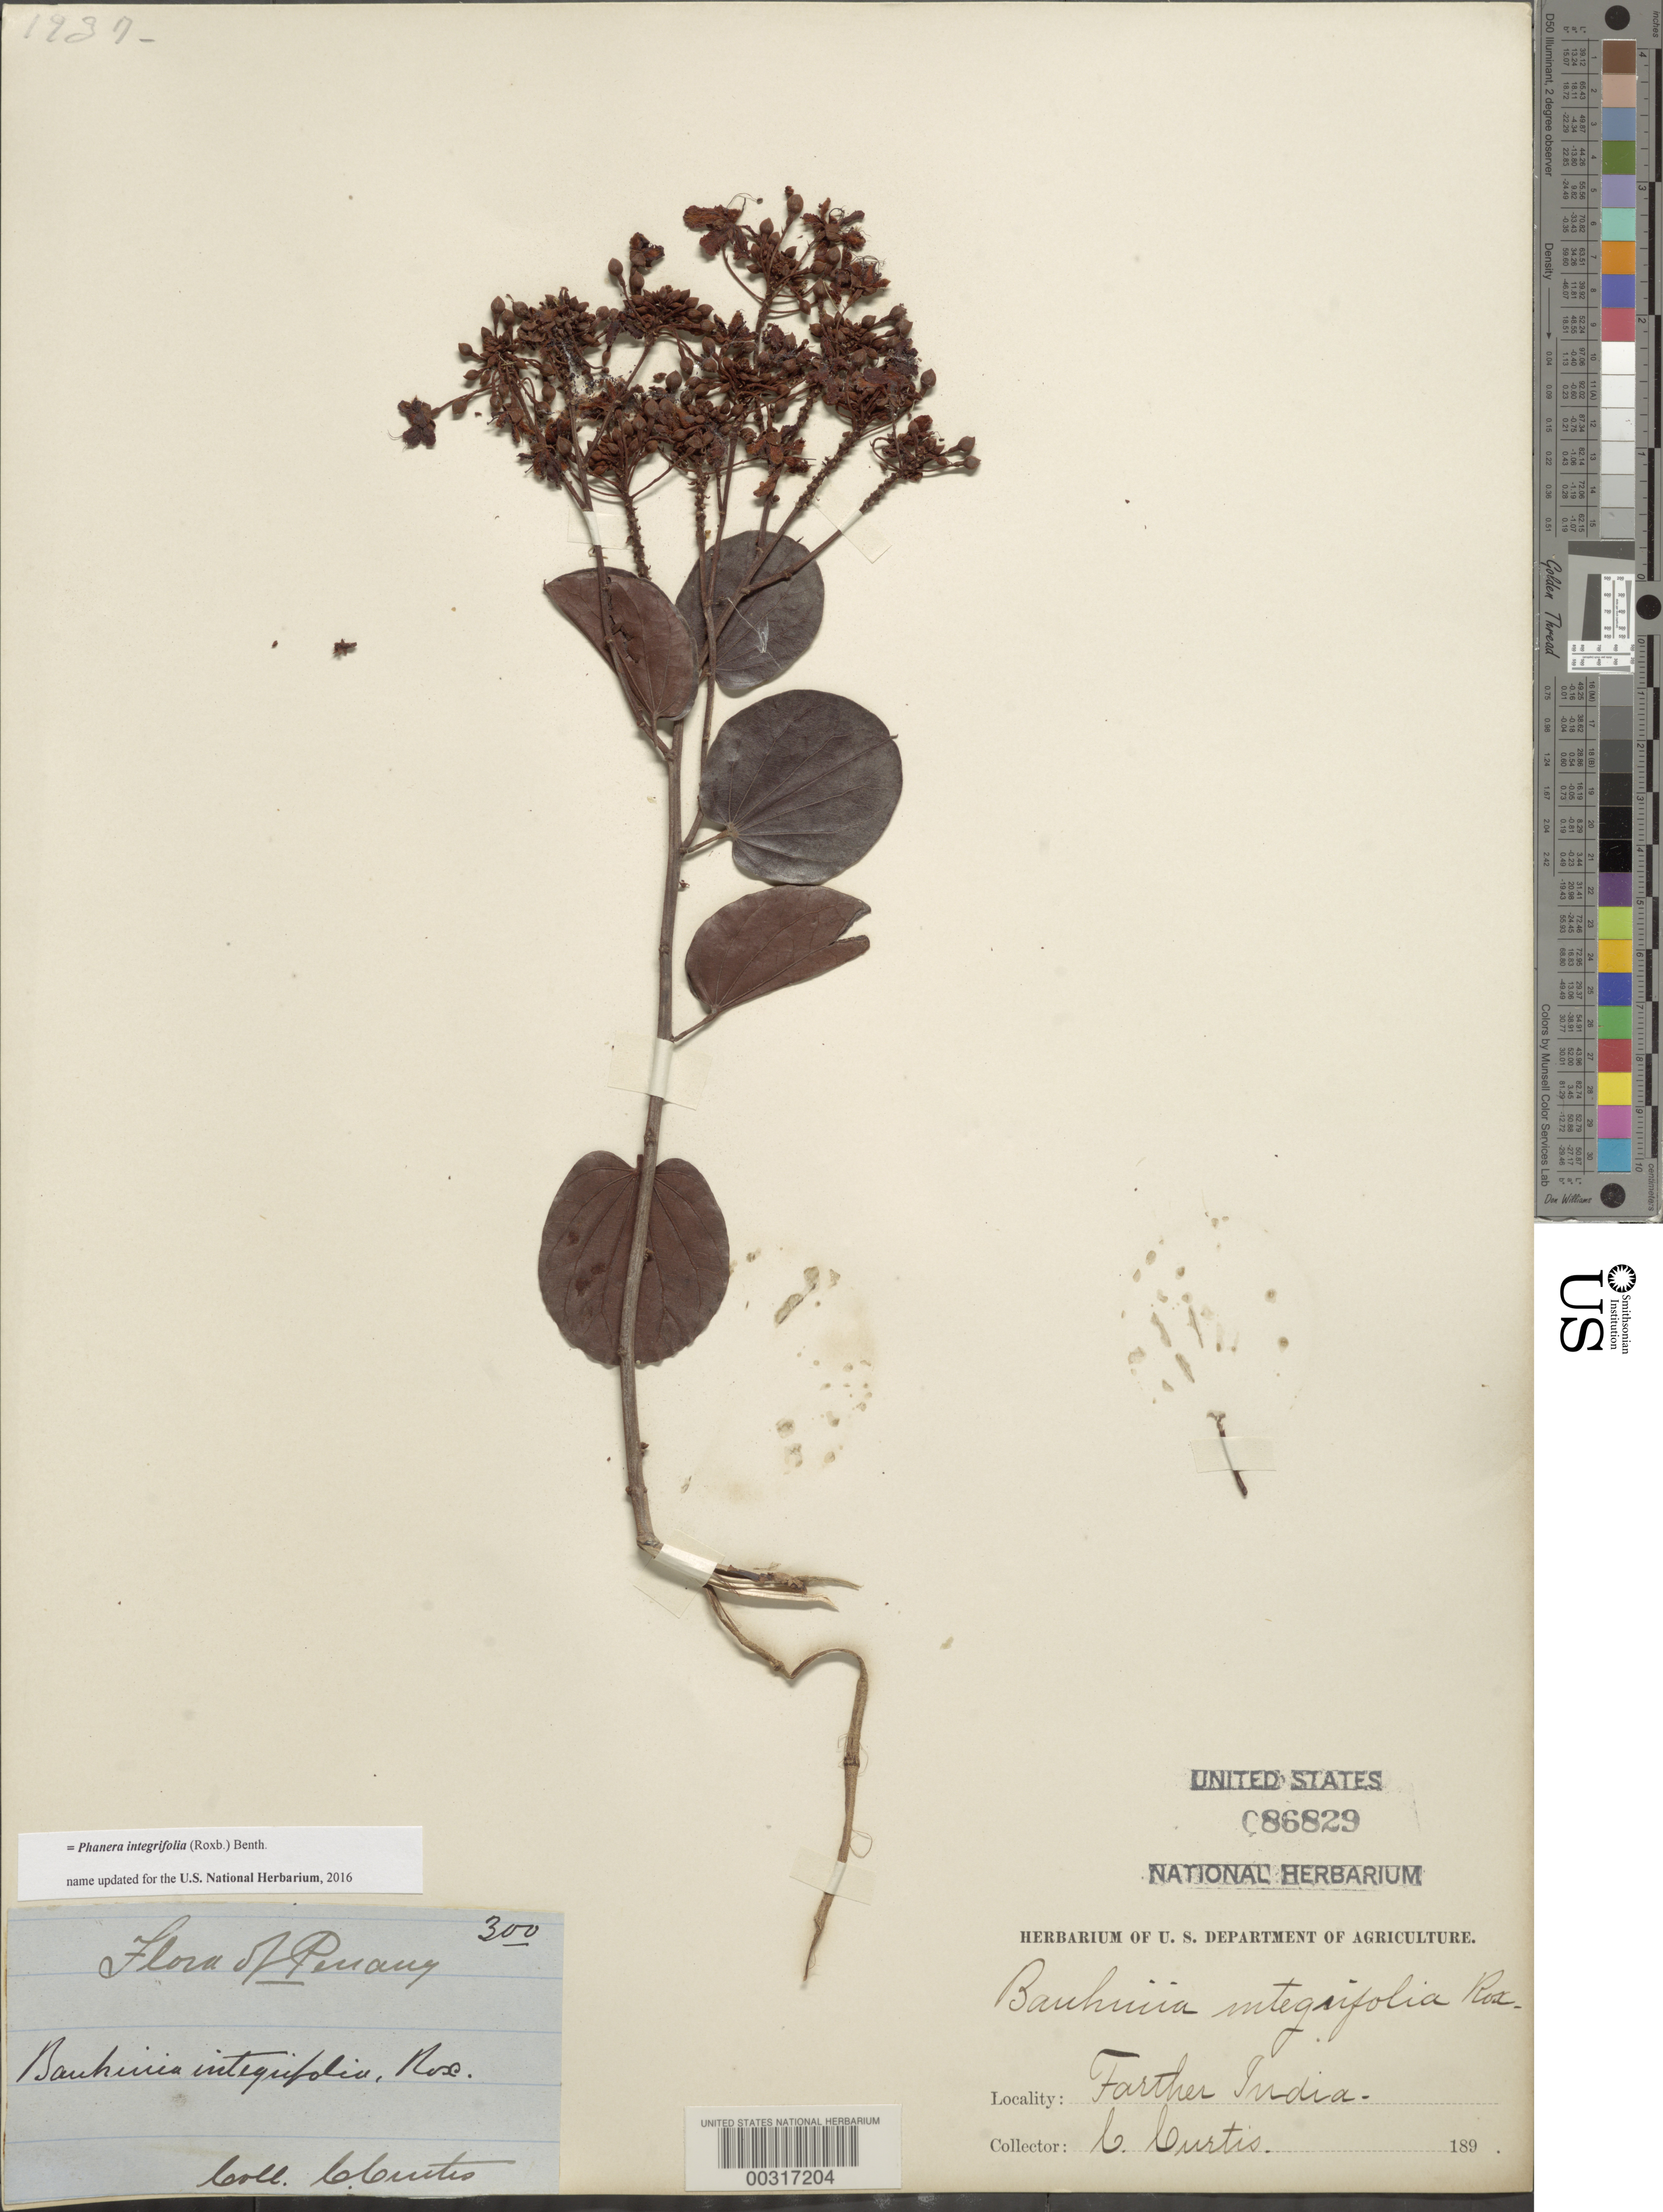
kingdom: Plantae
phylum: Tracheophyta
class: Magnoliopsida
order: Fabales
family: Fabaceae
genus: Phanera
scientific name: Phanera integrifolia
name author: (Roxb.) Benth.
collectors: C. Curtis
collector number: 300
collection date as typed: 189-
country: India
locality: Penang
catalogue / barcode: US 86829